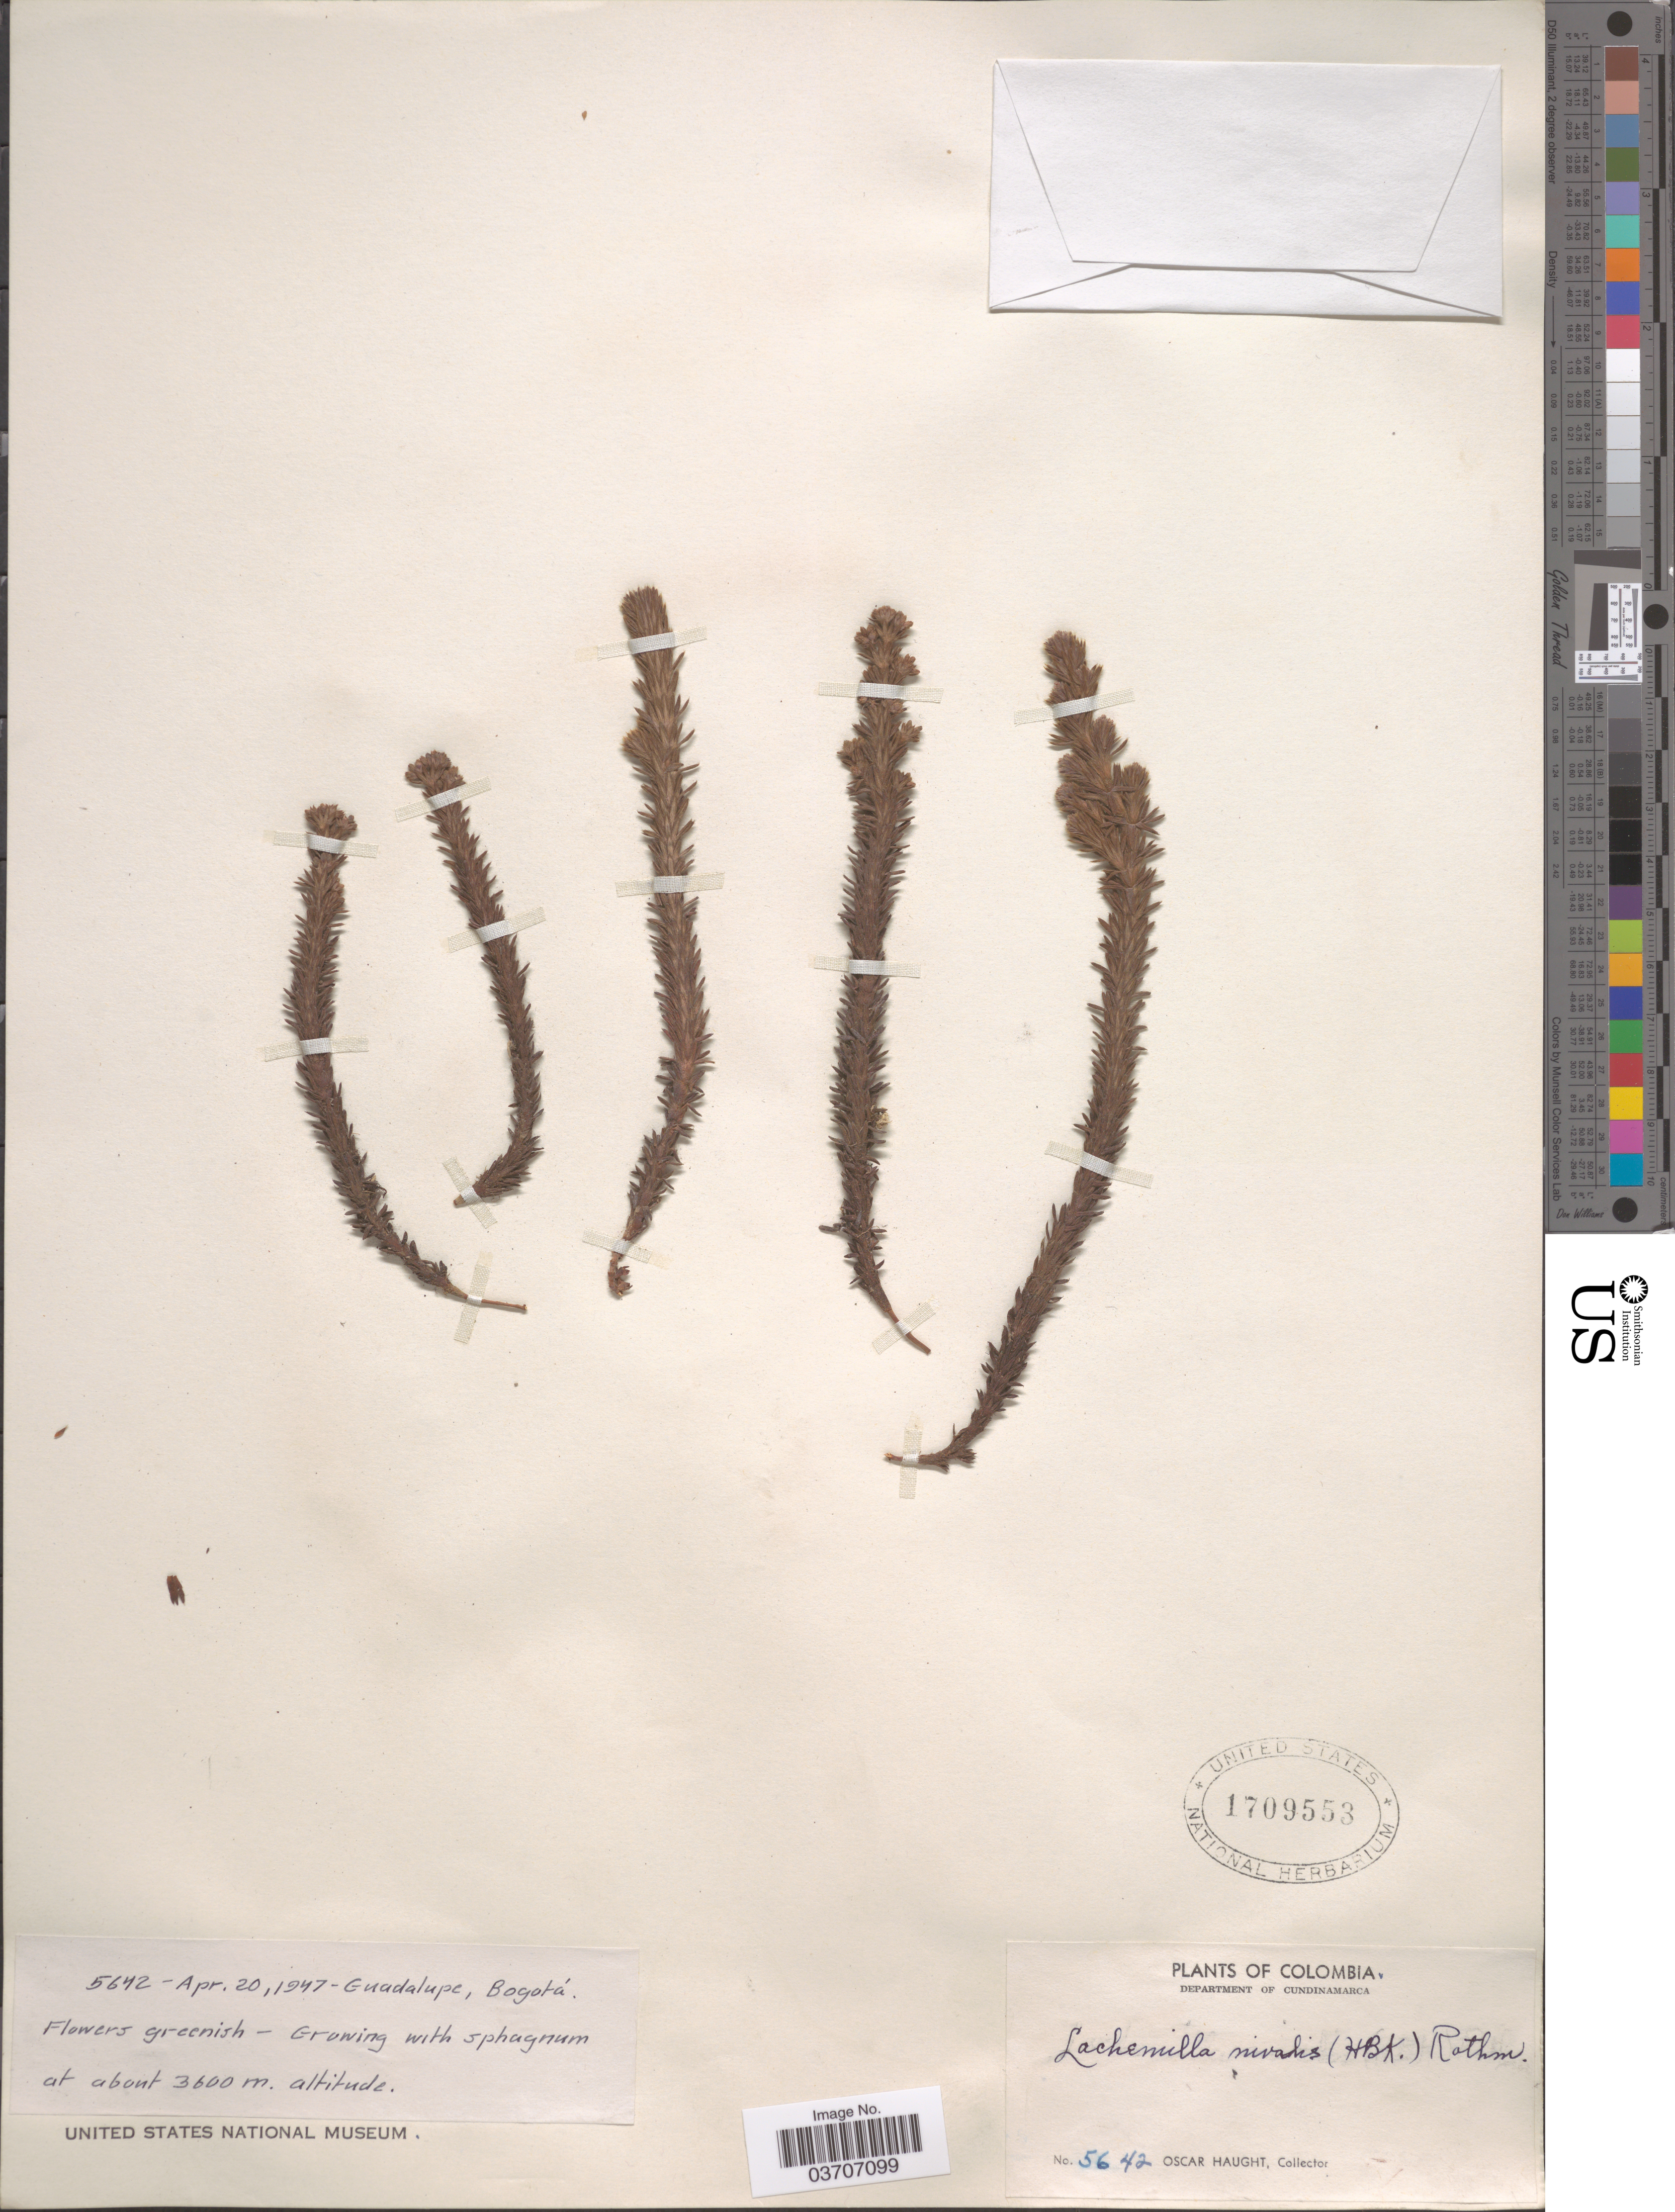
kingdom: Plantae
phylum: Tracheophyta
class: Magnoliopsida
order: Rosales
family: Rosaceae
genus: Lachemilla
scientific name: Lachemilla nivalis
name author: (Kunth) Rothm.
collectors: O. L. Haught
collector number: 5642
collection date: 1947-04-20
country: Colombia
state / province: Bogota D.C.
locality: Department of Cundinamarca. [unsure placement] Guadalupe, Bogotá.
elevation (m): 3600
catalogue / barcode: US 1709553